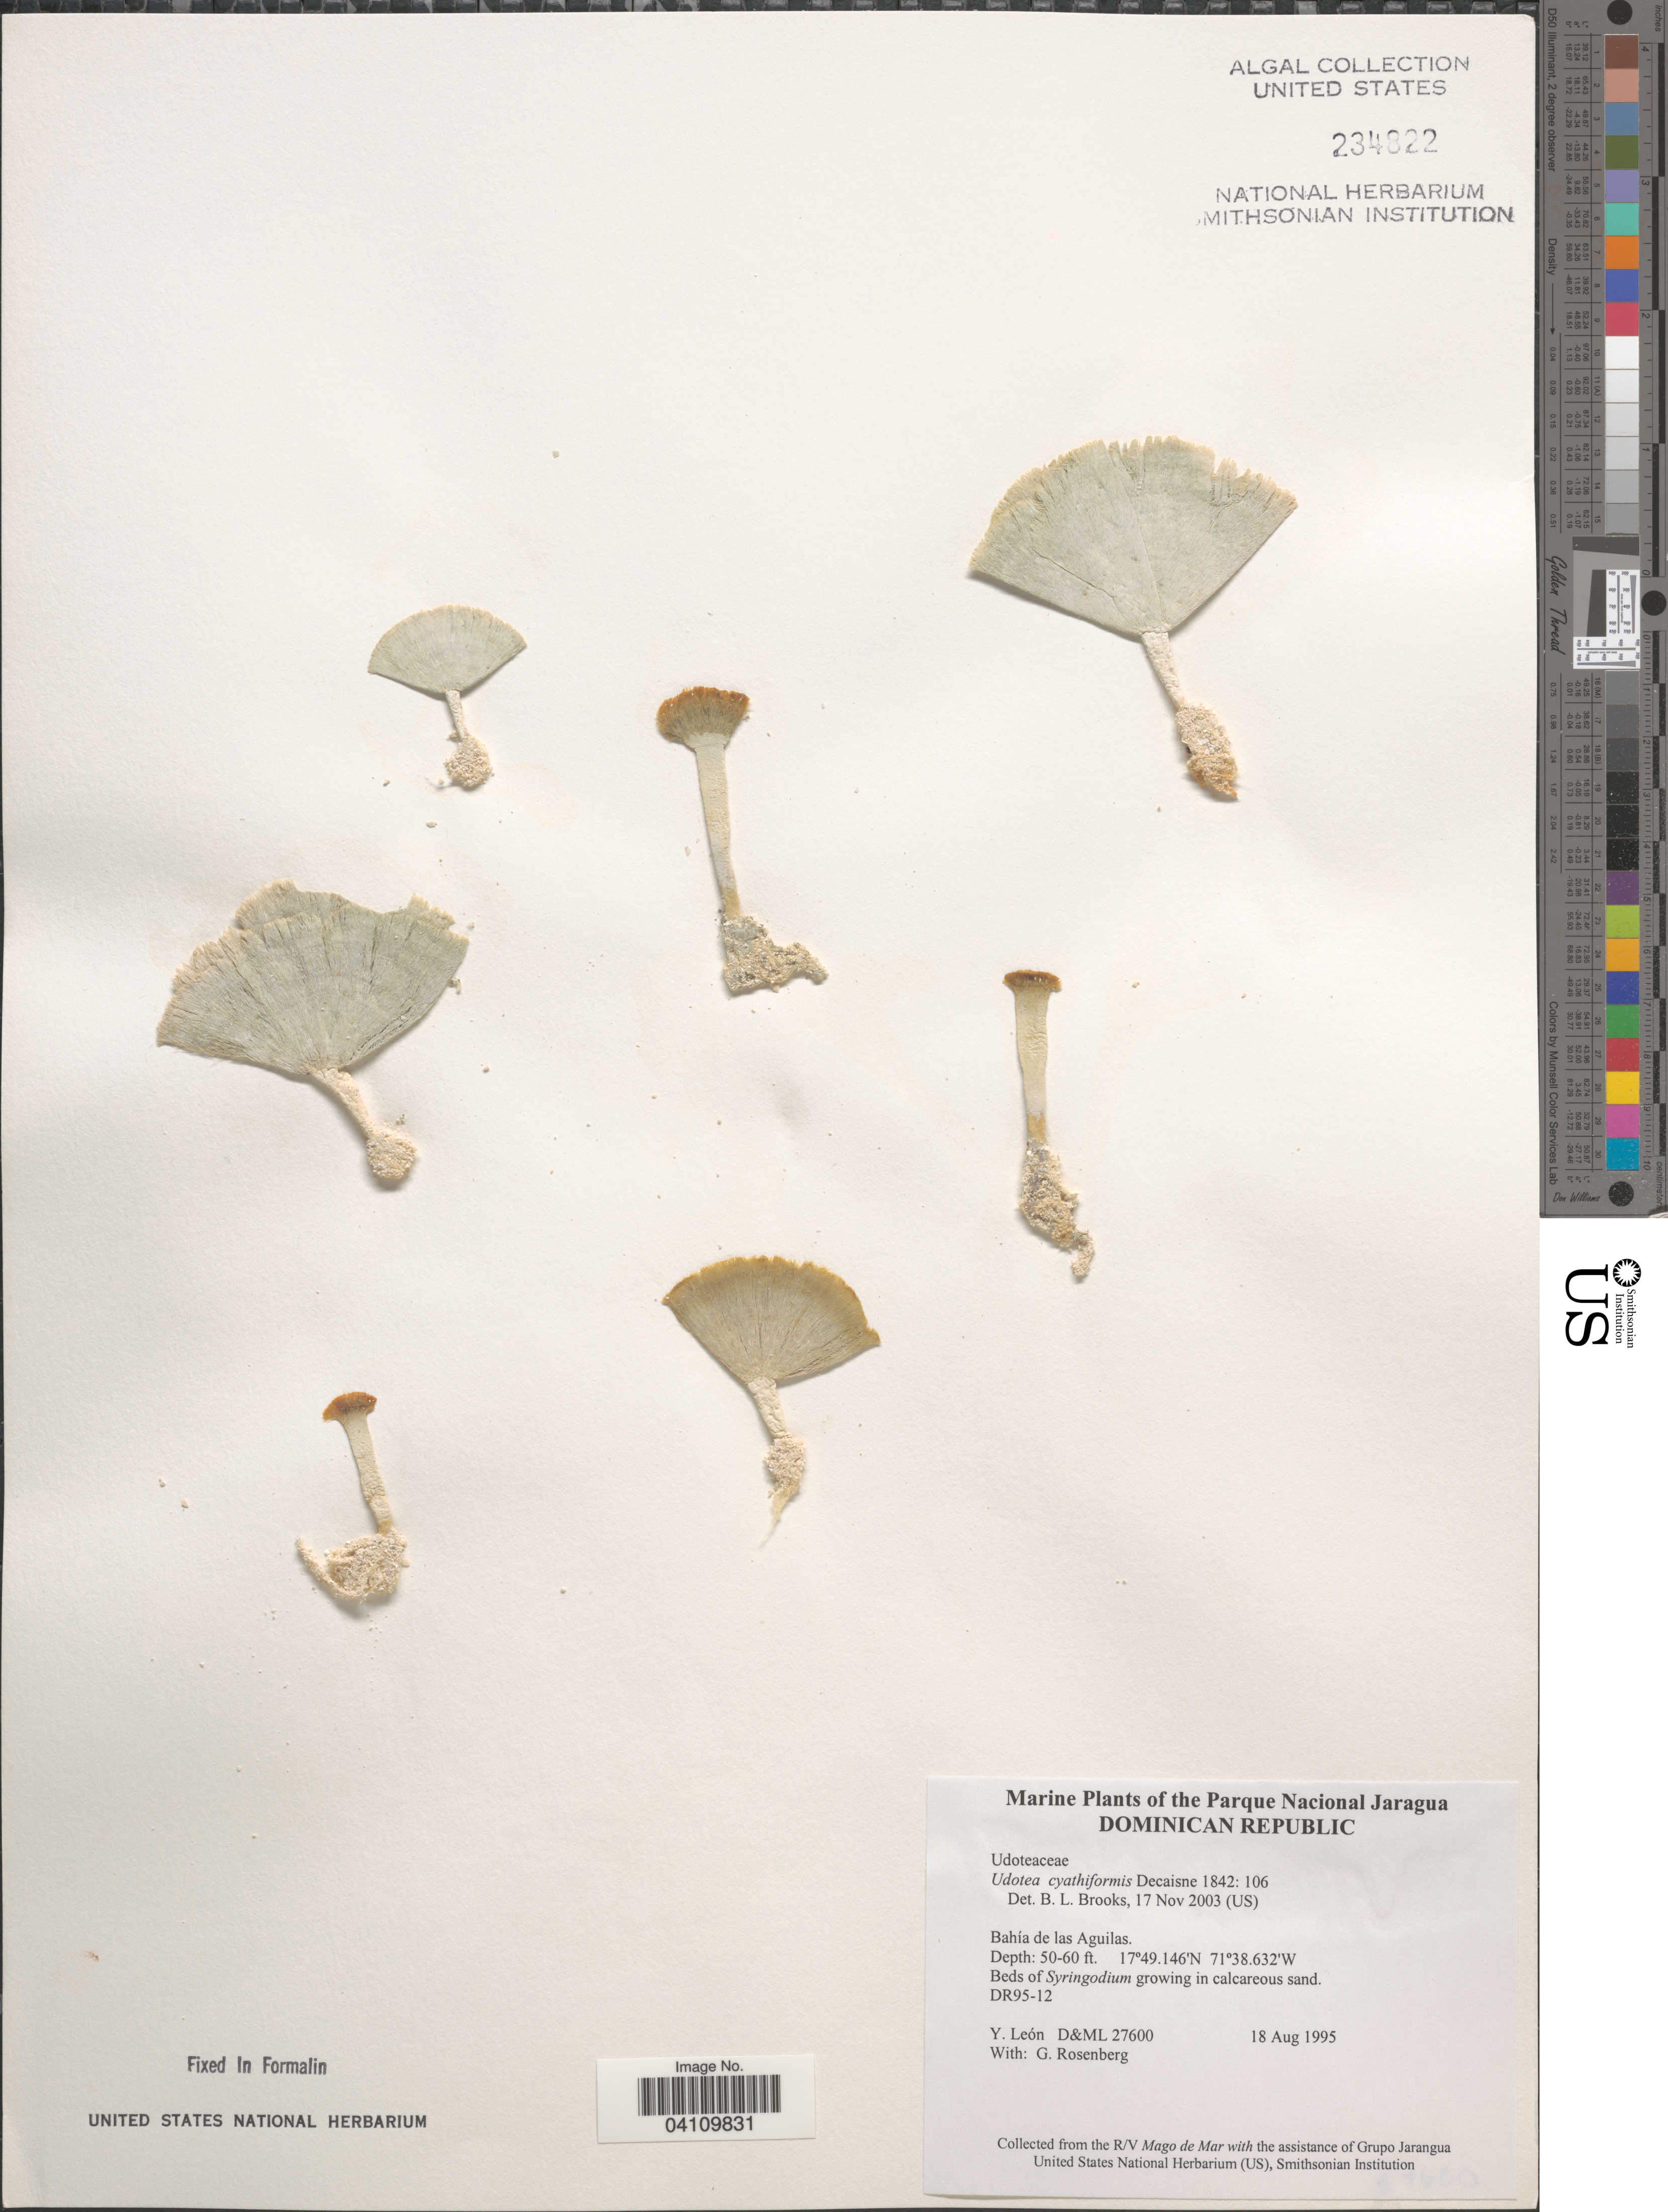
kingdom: Plantae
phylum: Chlorophyta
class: Ulvophyceae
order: Bryopsidales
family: Udoteaceae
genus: Udotea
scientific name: Udotea cyathiformis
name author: Decne.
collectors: Y. León & G. Rosenberg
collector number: D&ML 27600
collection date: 1995-08-18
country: Dominican Republic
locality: The Parque Nacional Jaragua. Bahía de las Aguilas. DR95-12 [unsure placement].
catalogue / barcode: US 234822